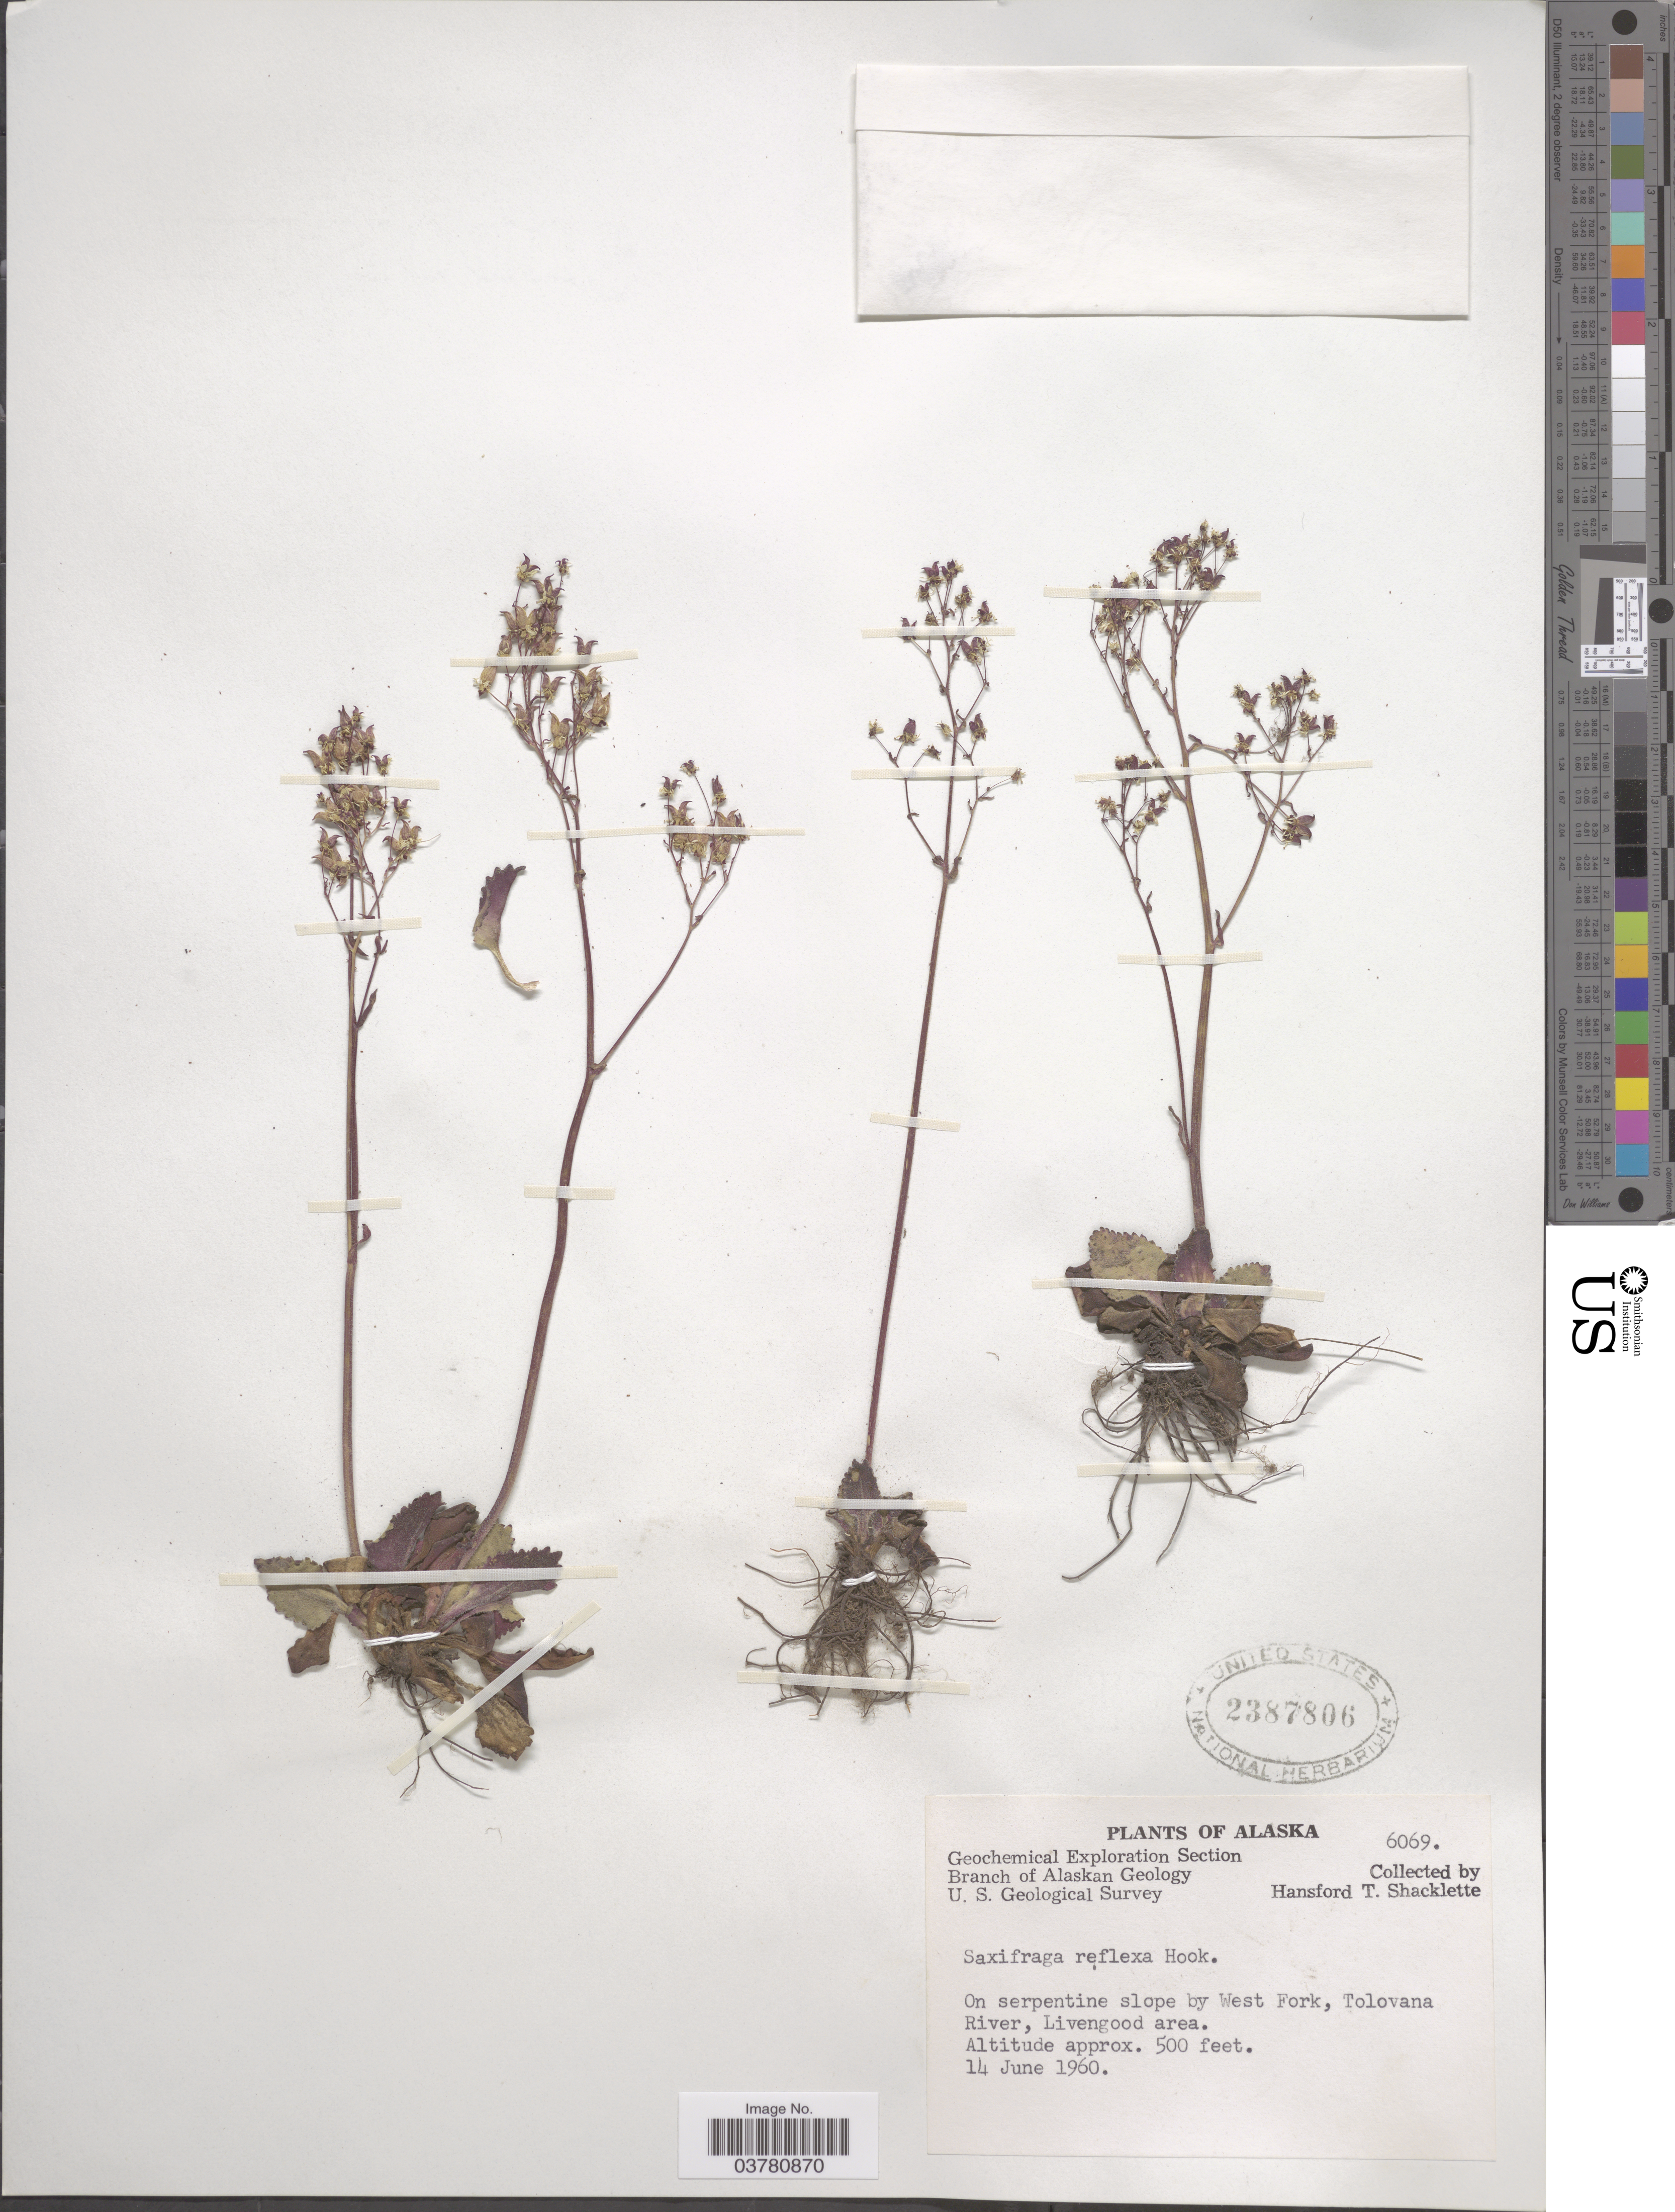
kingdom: Plantae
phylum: Tracheophyta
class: Magnoliopsida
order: Saxifragales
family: Saxifragaceae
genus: Micranthes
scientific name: Micranthes reflexa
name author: (Hook.) Small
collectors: H. Shacklette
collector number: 6069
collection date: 1960-06-14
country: United States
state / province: Alaska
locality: Geochemical Exploration Section Branch of Alaskan Geology U. S. Geological Survey. On serpentine slope by West Fork, Tolovana River, Livengood area.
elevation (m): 152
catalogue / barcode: US 2387806